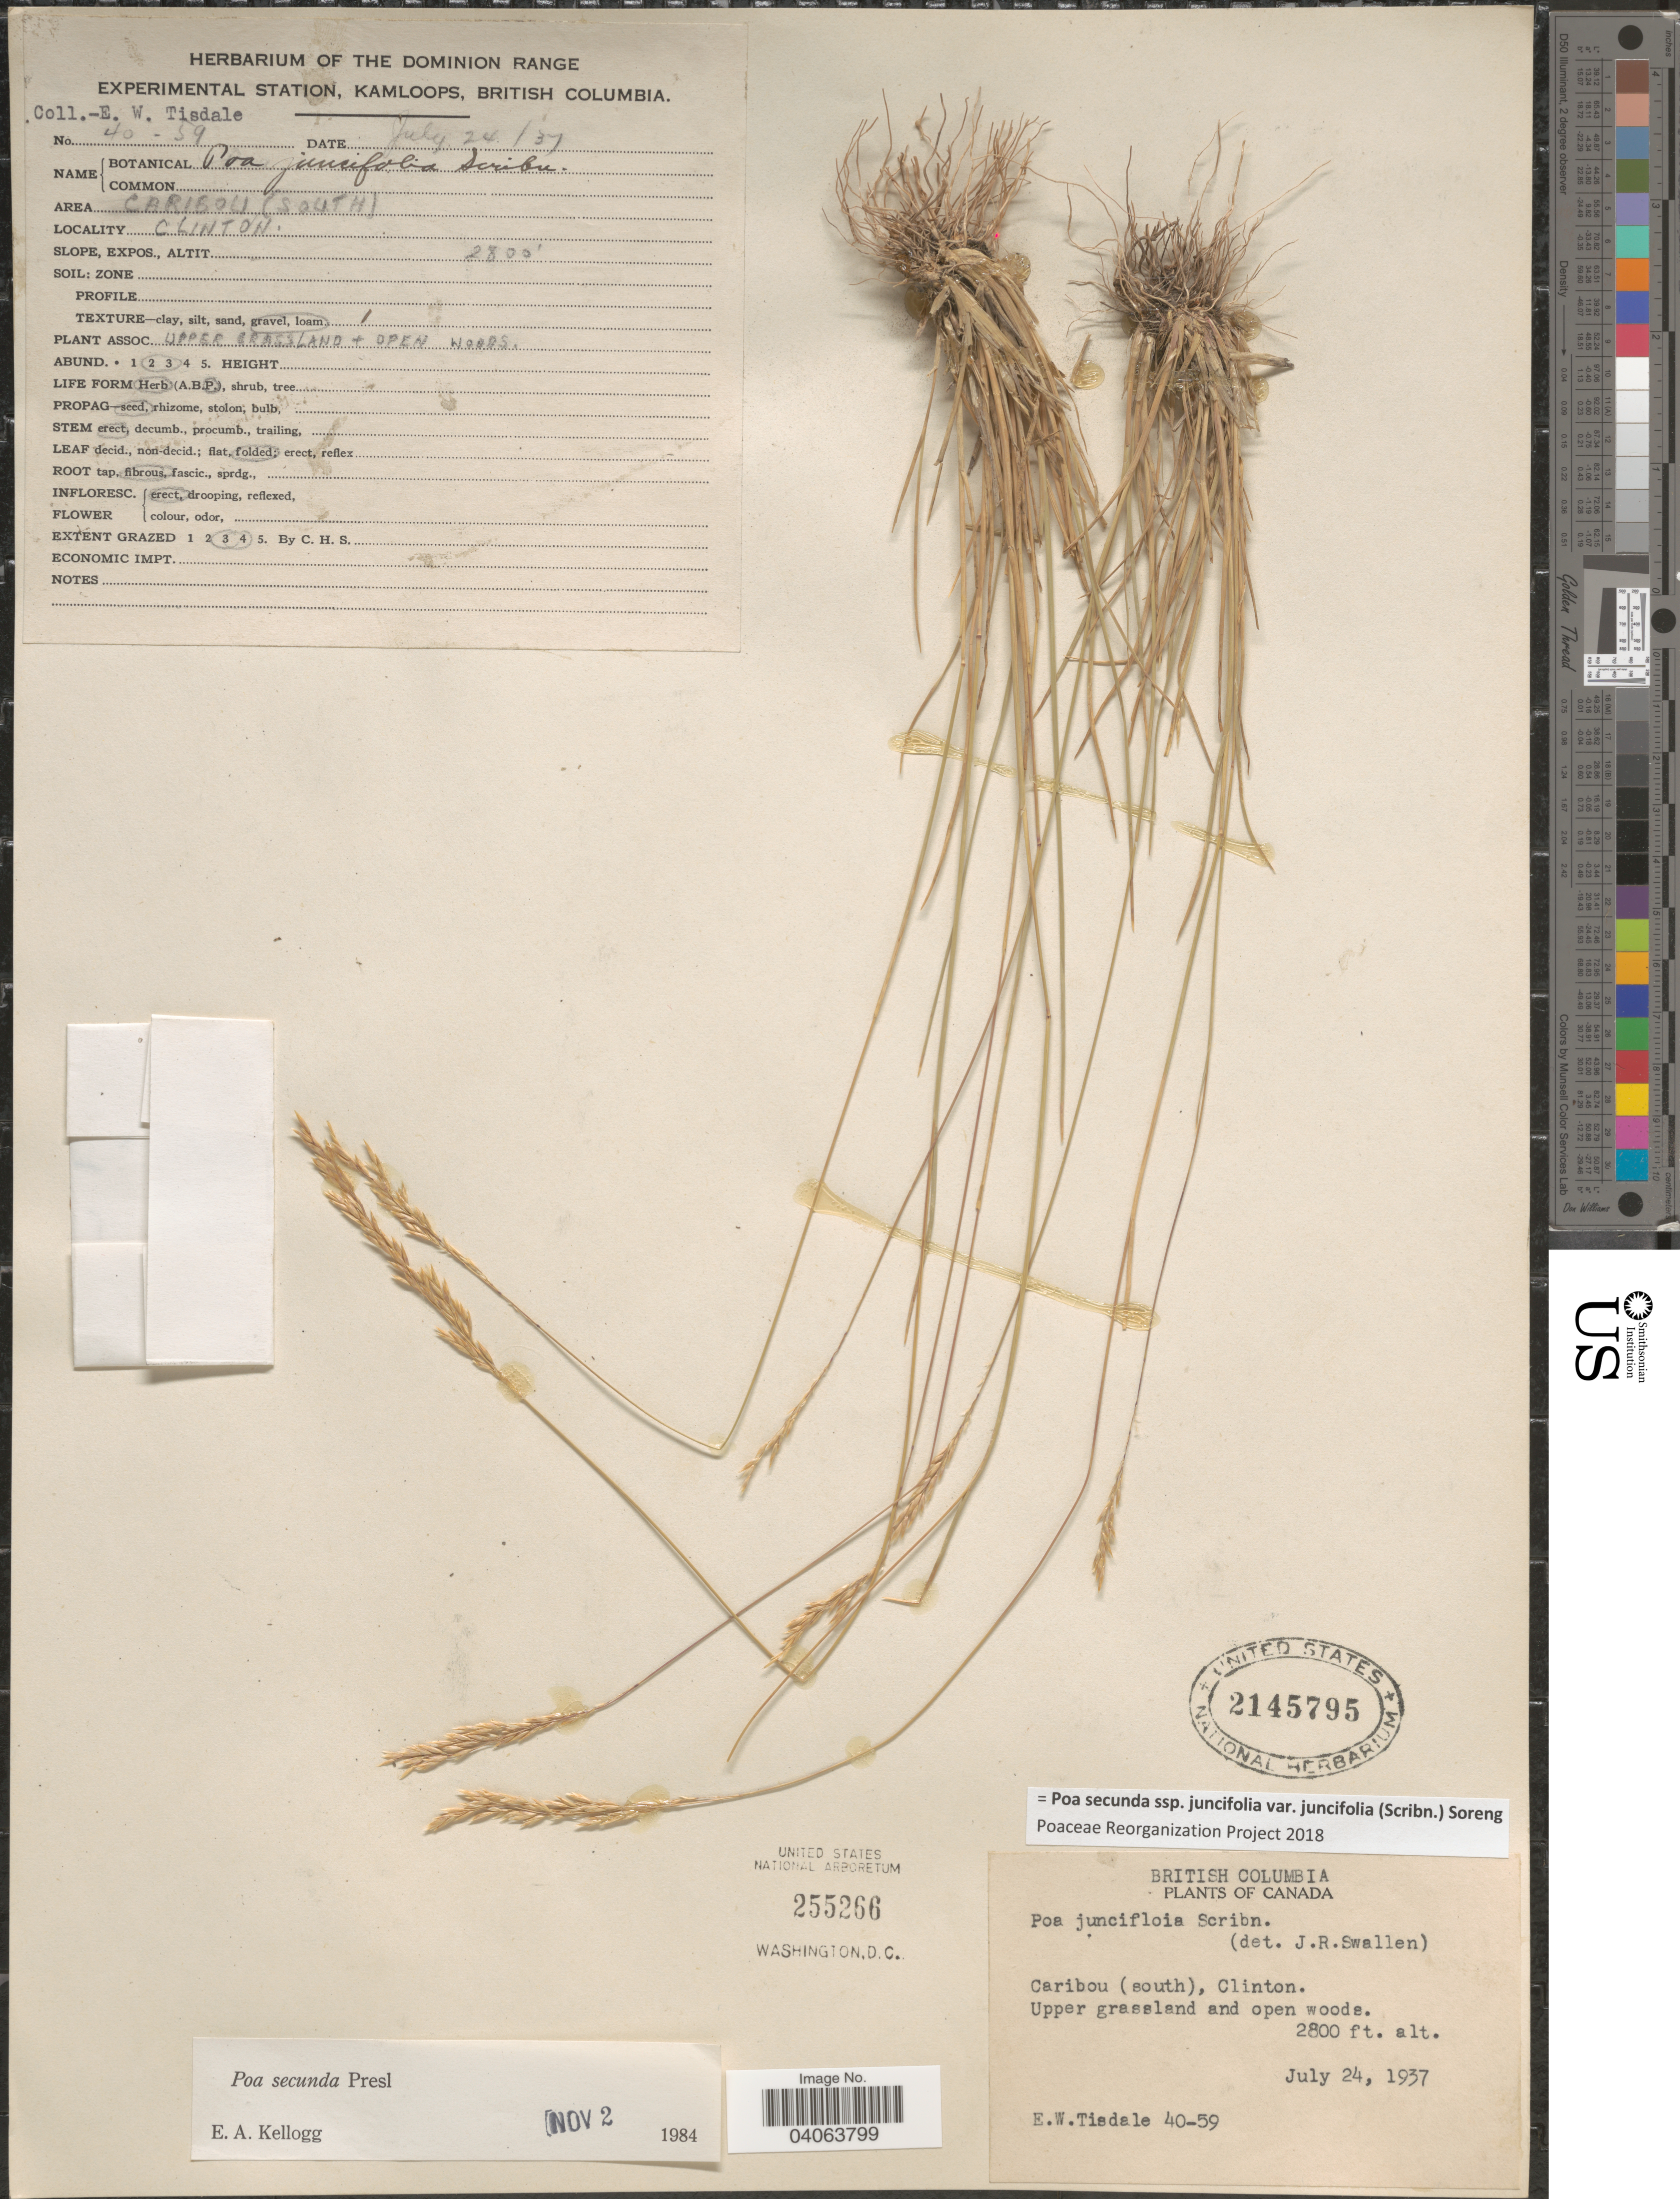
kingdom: Plantae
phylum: Tracheophyta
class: Liliopsida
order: Poales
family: Poaceae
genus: Poa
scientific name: Poa secunda subsp. juncifolia var. juncifolia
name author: (Scribn.) Soreng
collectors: E. Tisdale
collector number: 40-59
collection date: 1937-07-24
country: Canada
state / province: British Columbia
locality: Caribou (south), Clinton. Upper grassland and open woods.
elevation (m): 853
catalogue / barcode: US 2145795